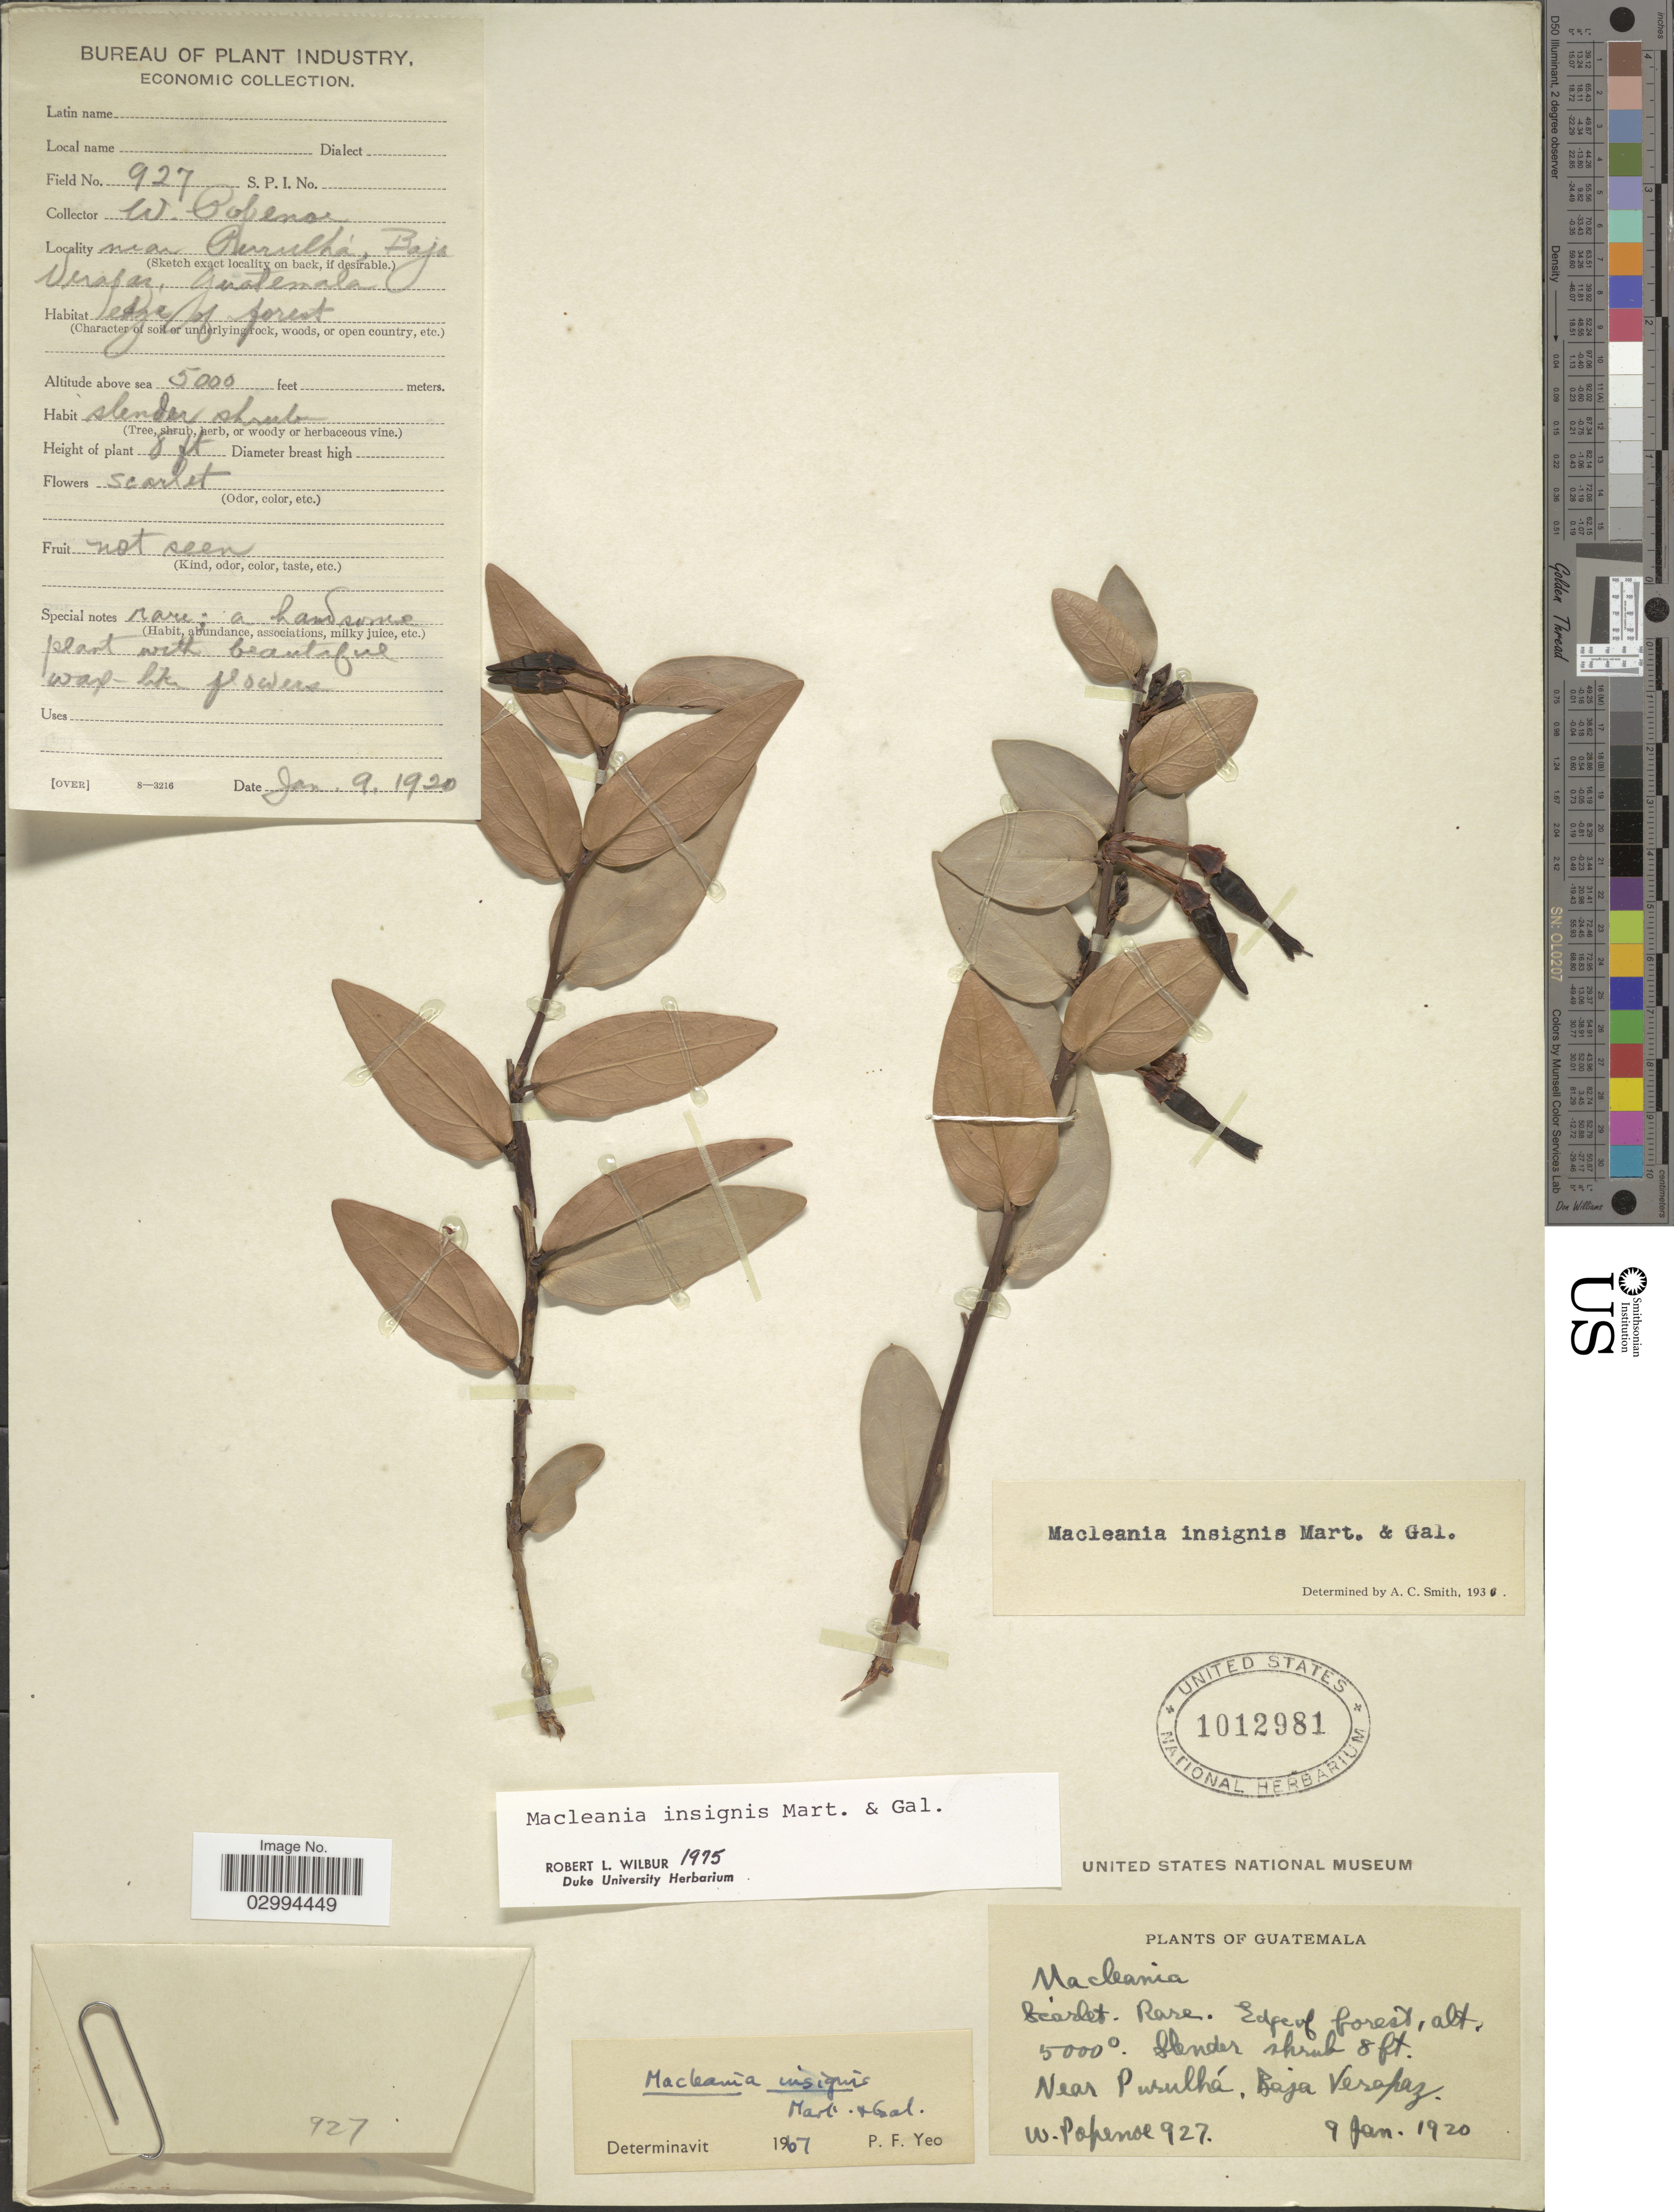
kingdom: Plantae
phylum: Tracheophyta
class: Magnoliopsida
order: Ericales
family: Ericaceae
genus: Macleania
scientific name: Macleania insignis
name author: M. Martens & Galeotti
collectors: W. Popenoe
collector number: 927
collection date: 1920-01-09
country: Guatemala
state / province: Baja Verapaz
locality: Near Purulhá.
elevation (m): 1524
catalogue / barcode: US 1012981